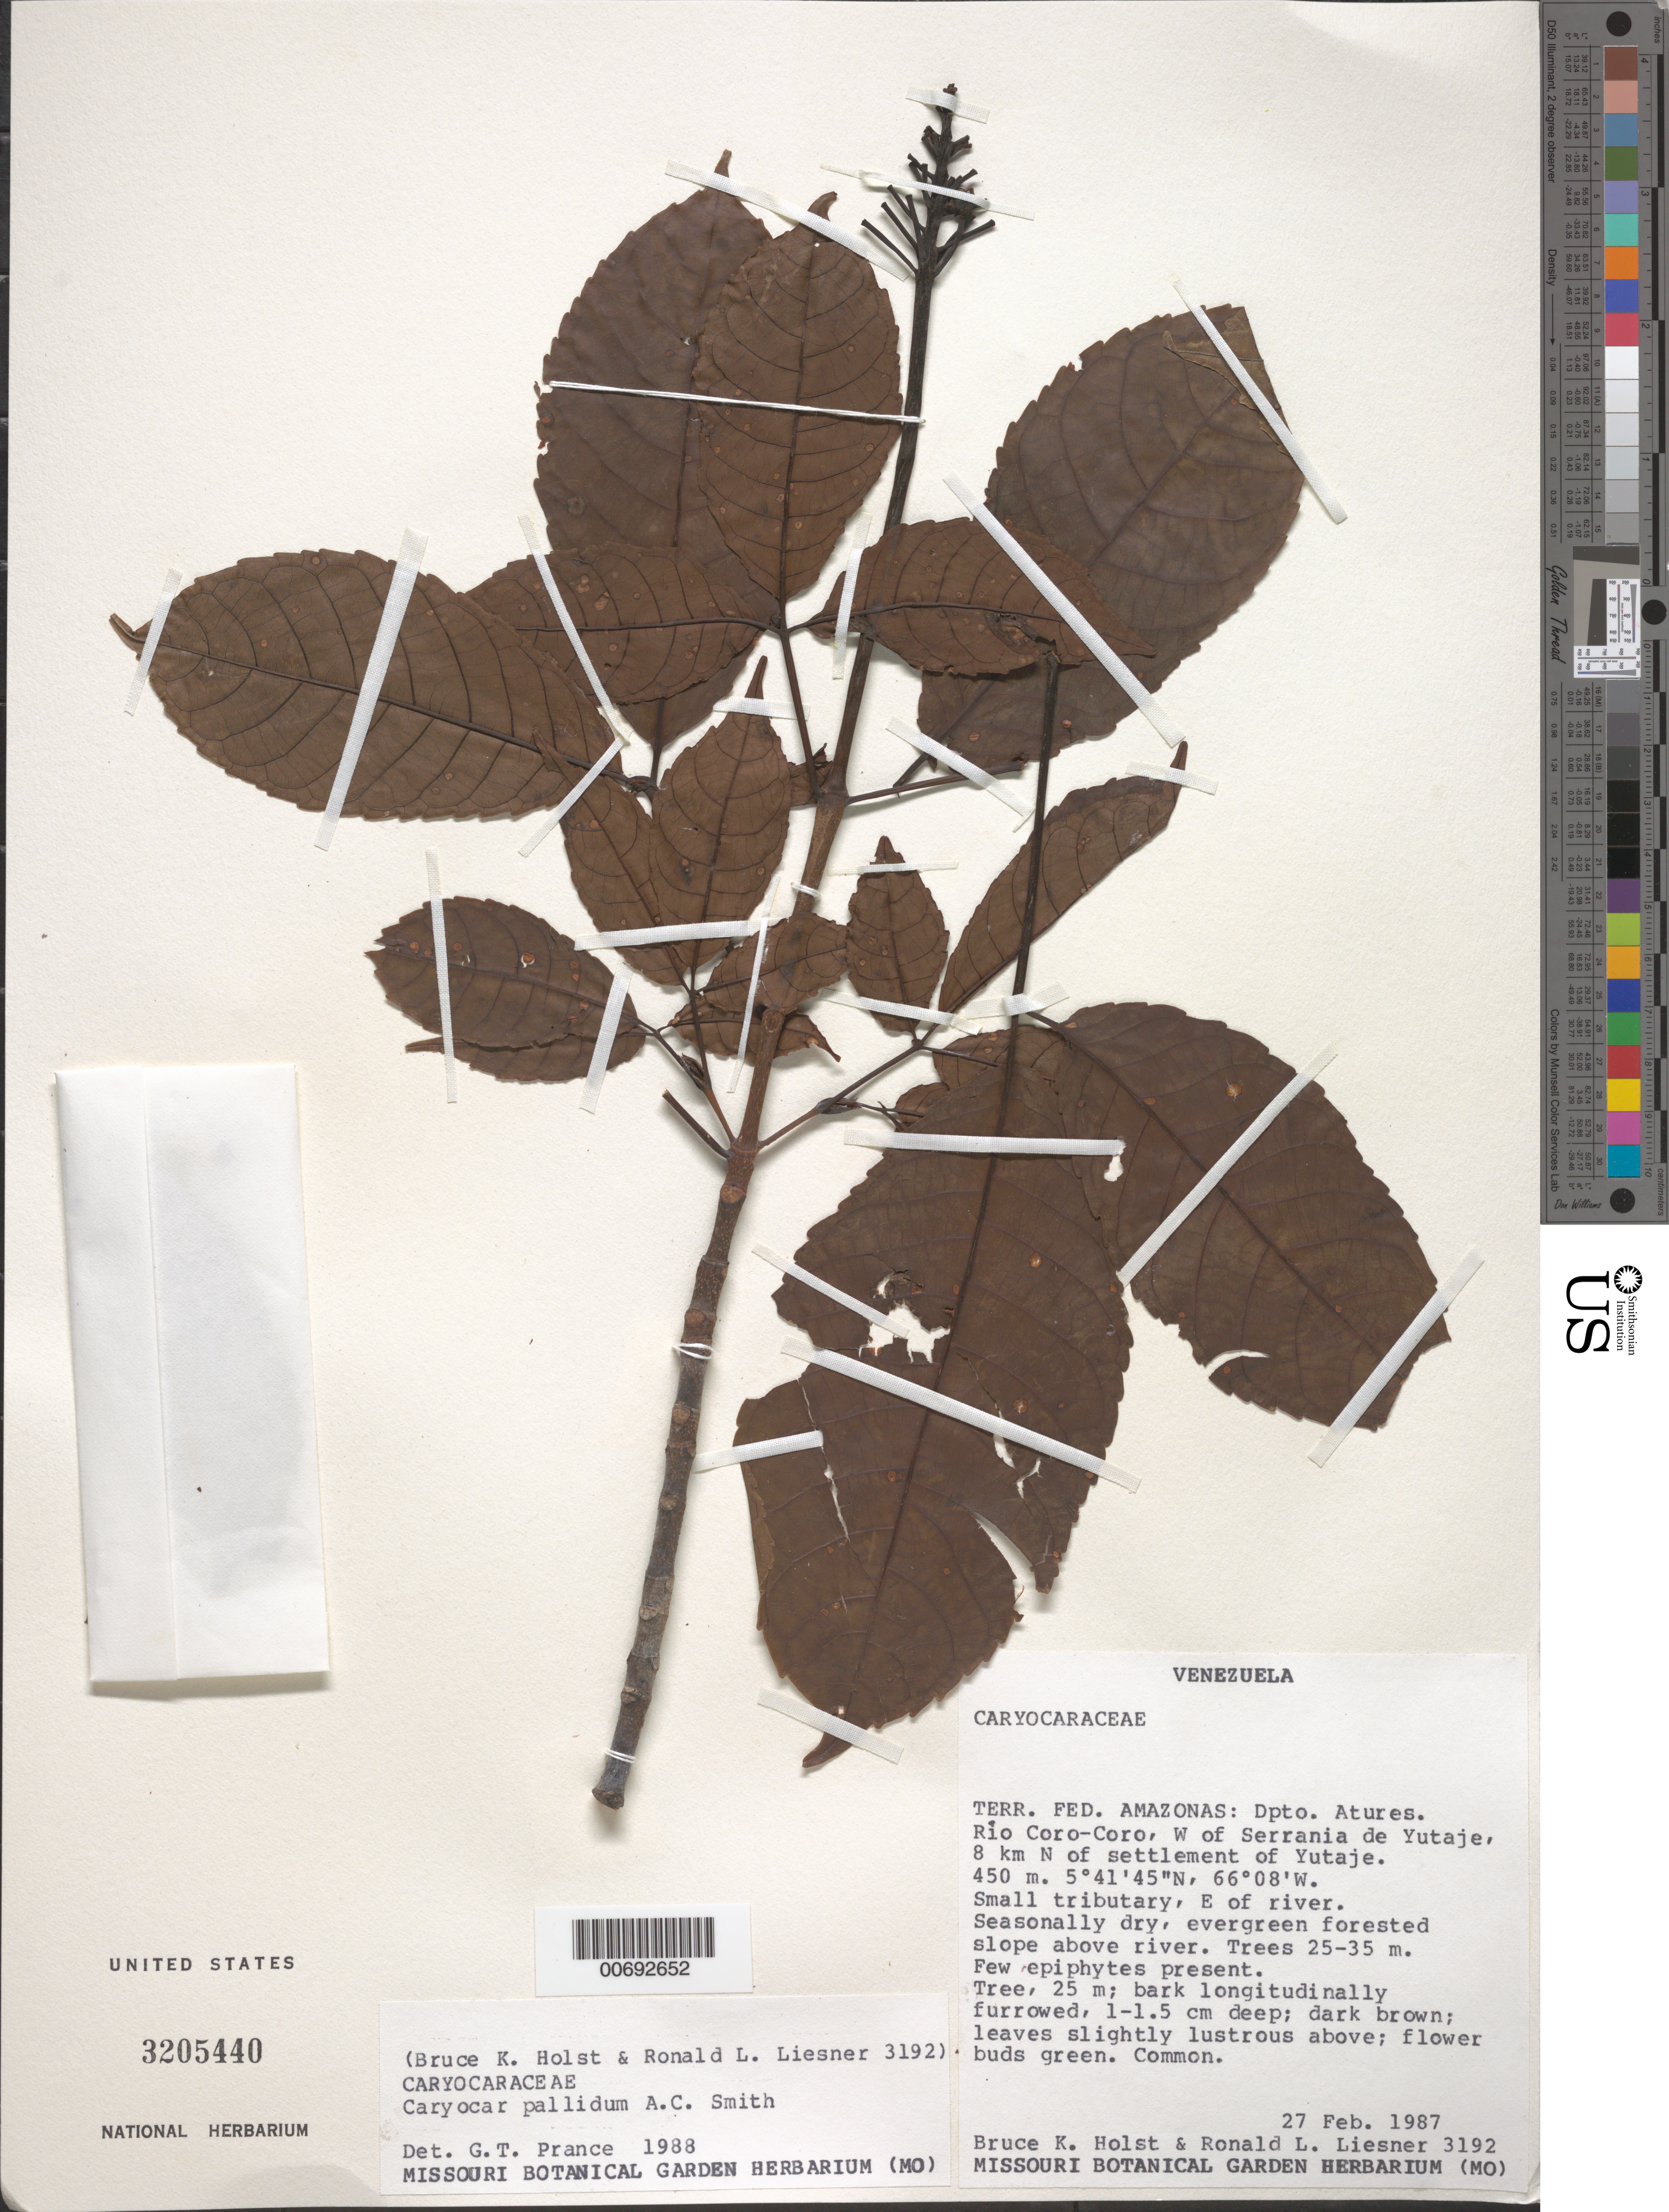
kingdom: Plantae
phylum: Tracheophyta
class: Magnoliopsida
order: Malpighiales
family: Caryocaraceae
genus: Caryocar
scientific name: Caryocar pallidum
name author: A.C. Sm.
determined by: Prance, G. T.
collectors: B. Holst & R. L. Liesner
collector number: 3192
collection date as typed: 27-Feb-87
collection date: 1987-02-27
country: Venezuela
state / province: Amazonas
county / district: Atures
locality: Río Coro-Coro, W of Serrania de Yutajé, 8 km N of Yutajé settlement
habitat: Seasonally dry evergreen forested slope above river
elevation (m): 450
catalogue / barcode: US 3205440